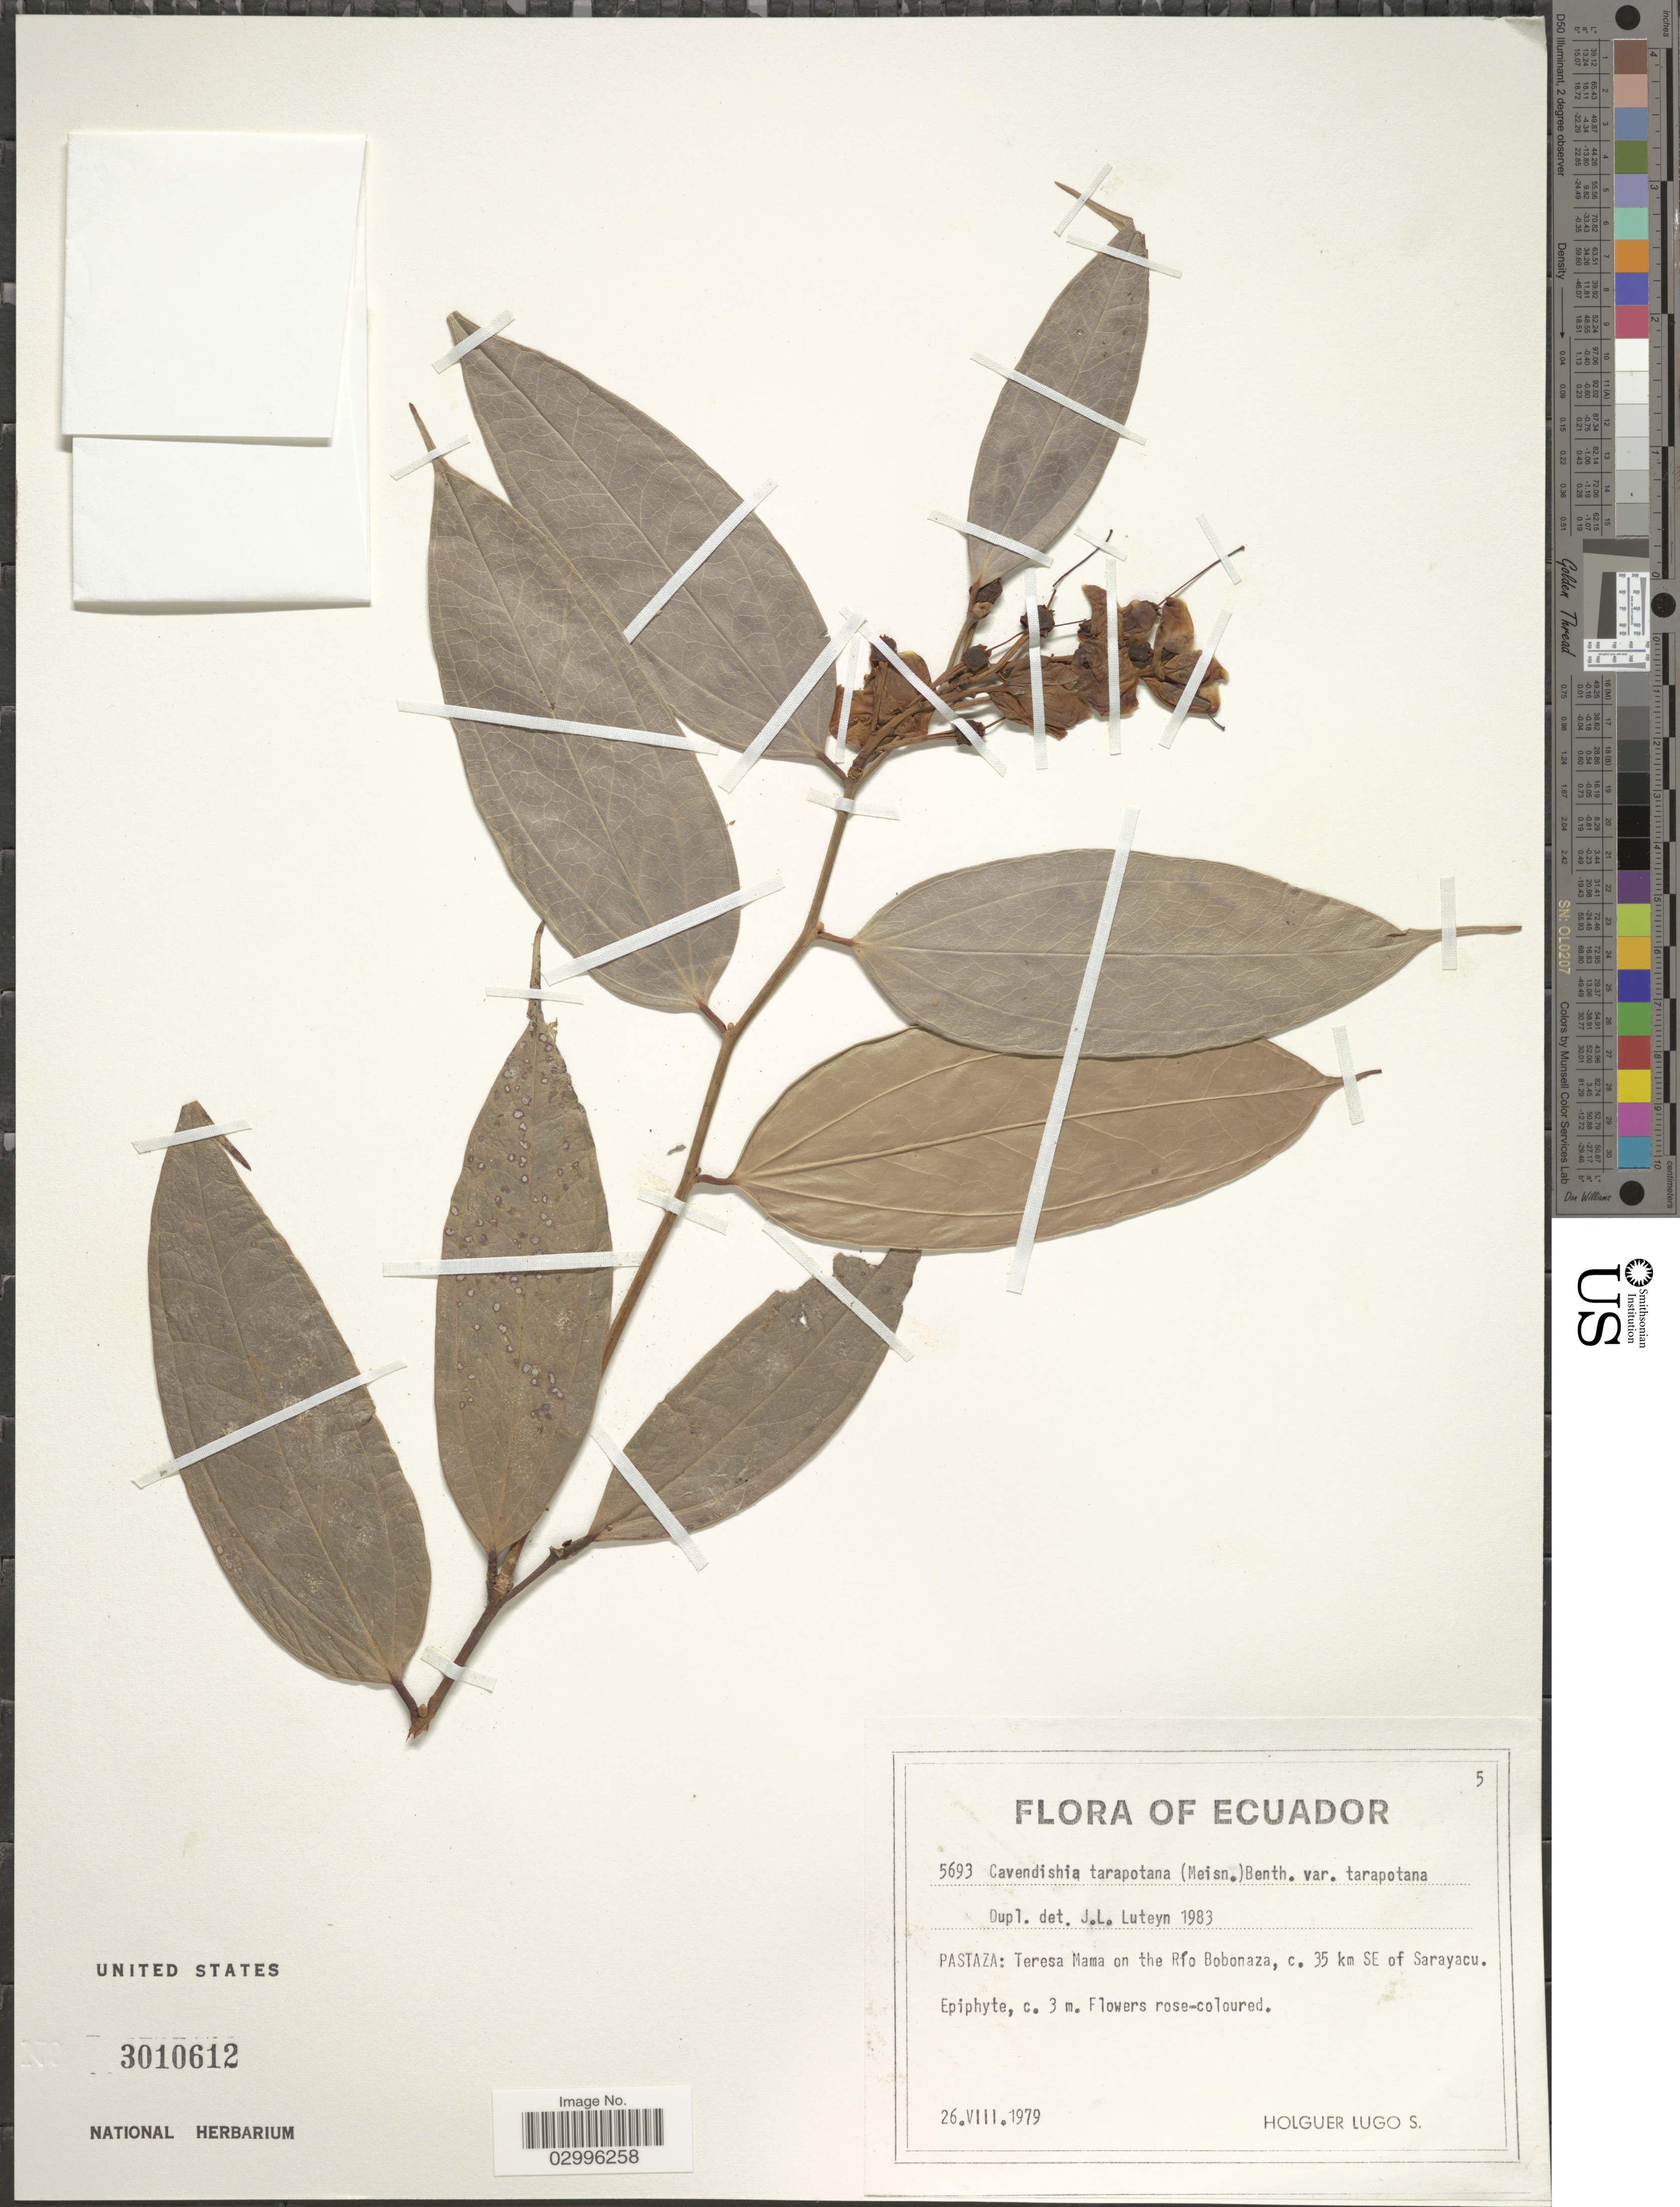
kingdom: Plantae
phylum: Tracheophyta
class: Magnoliopsida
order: Ericales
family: Ericaceae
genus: Cavendishia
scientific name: Cavendishia tarapotana var. tarapotana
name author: (Meisn.) Benth. & Hook.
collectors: H. Lugo S.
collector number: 5693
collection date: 1979-08-26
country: Ecuador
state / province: Pastaza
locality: Teresa Mama on the Río Bobonaza, c. 35 km SE of Sarayacu.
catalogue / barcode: US 3010612